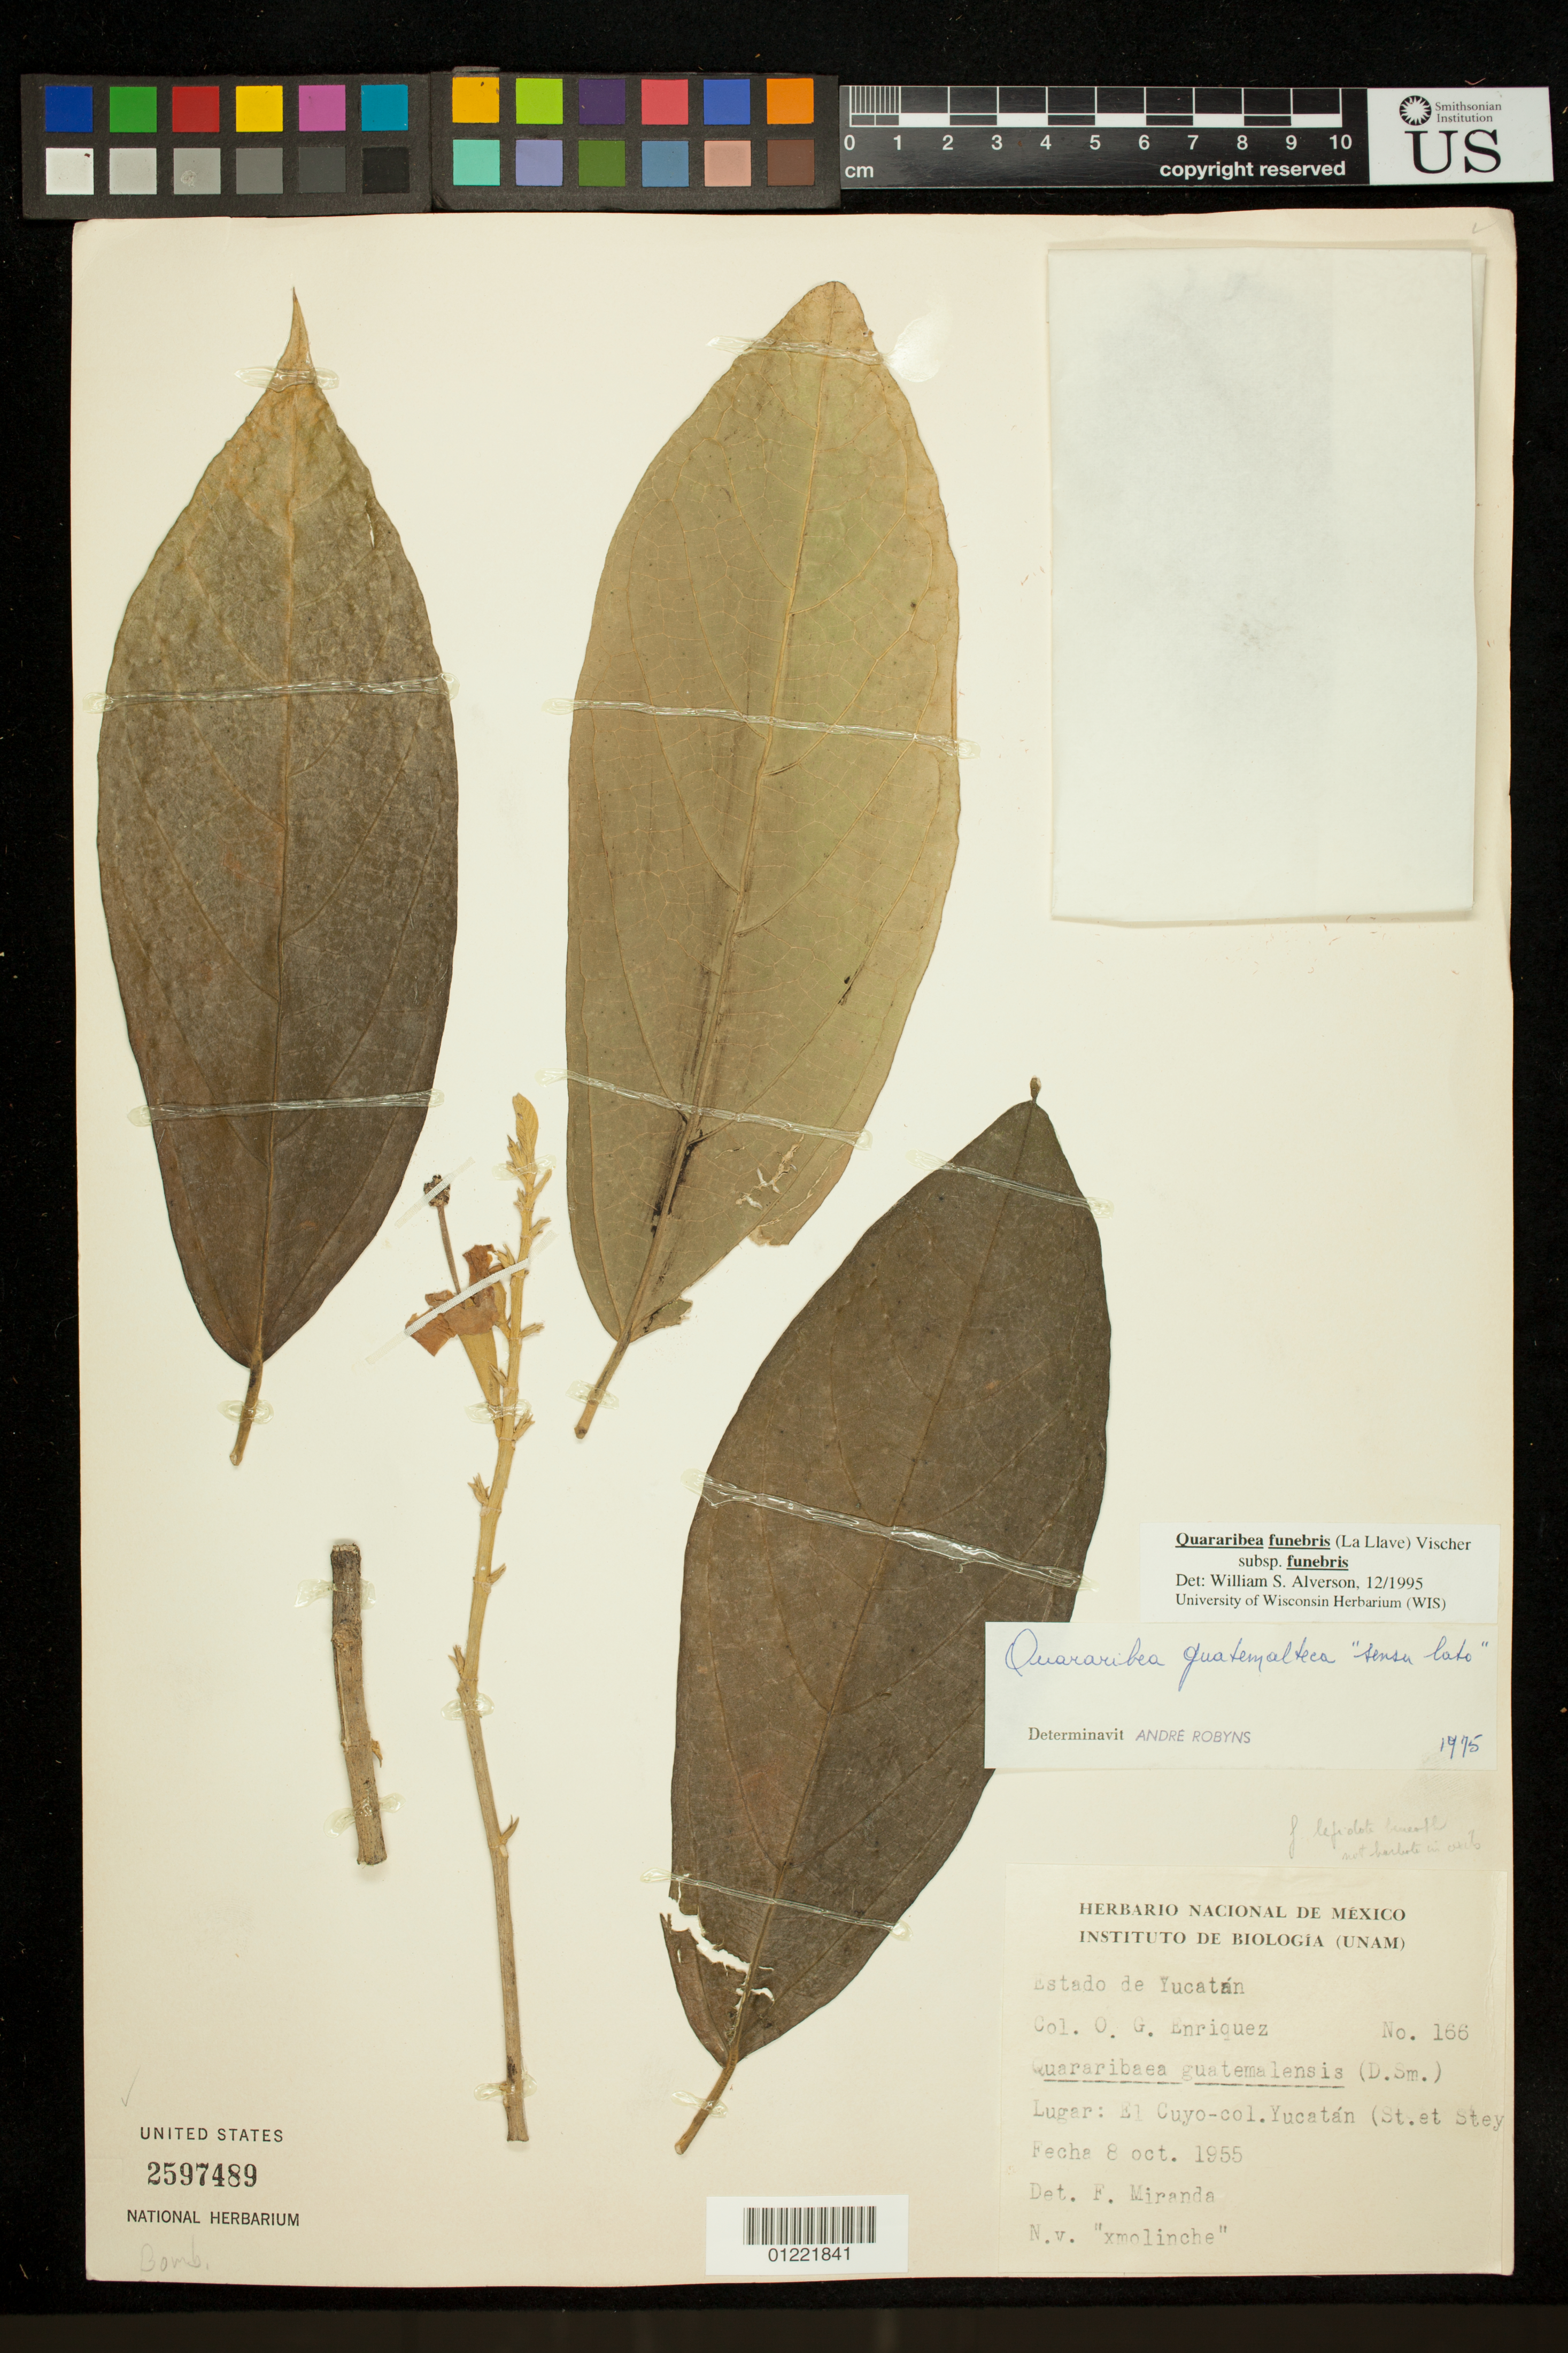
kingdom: Plantae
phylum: Tracheophyta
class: Magnoliopsida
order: Malvales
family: Malvaceae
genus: Quararibea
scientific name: Quararibea funebris subsp. funebris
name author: (La Llave) Vischer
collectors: O. Enriquez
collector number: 166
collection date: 1955-10-08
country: Mexico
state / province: Yucatan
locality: Lugar: El Cuyo-col. Yucatan (St. et Stey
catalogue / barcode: US 2597489